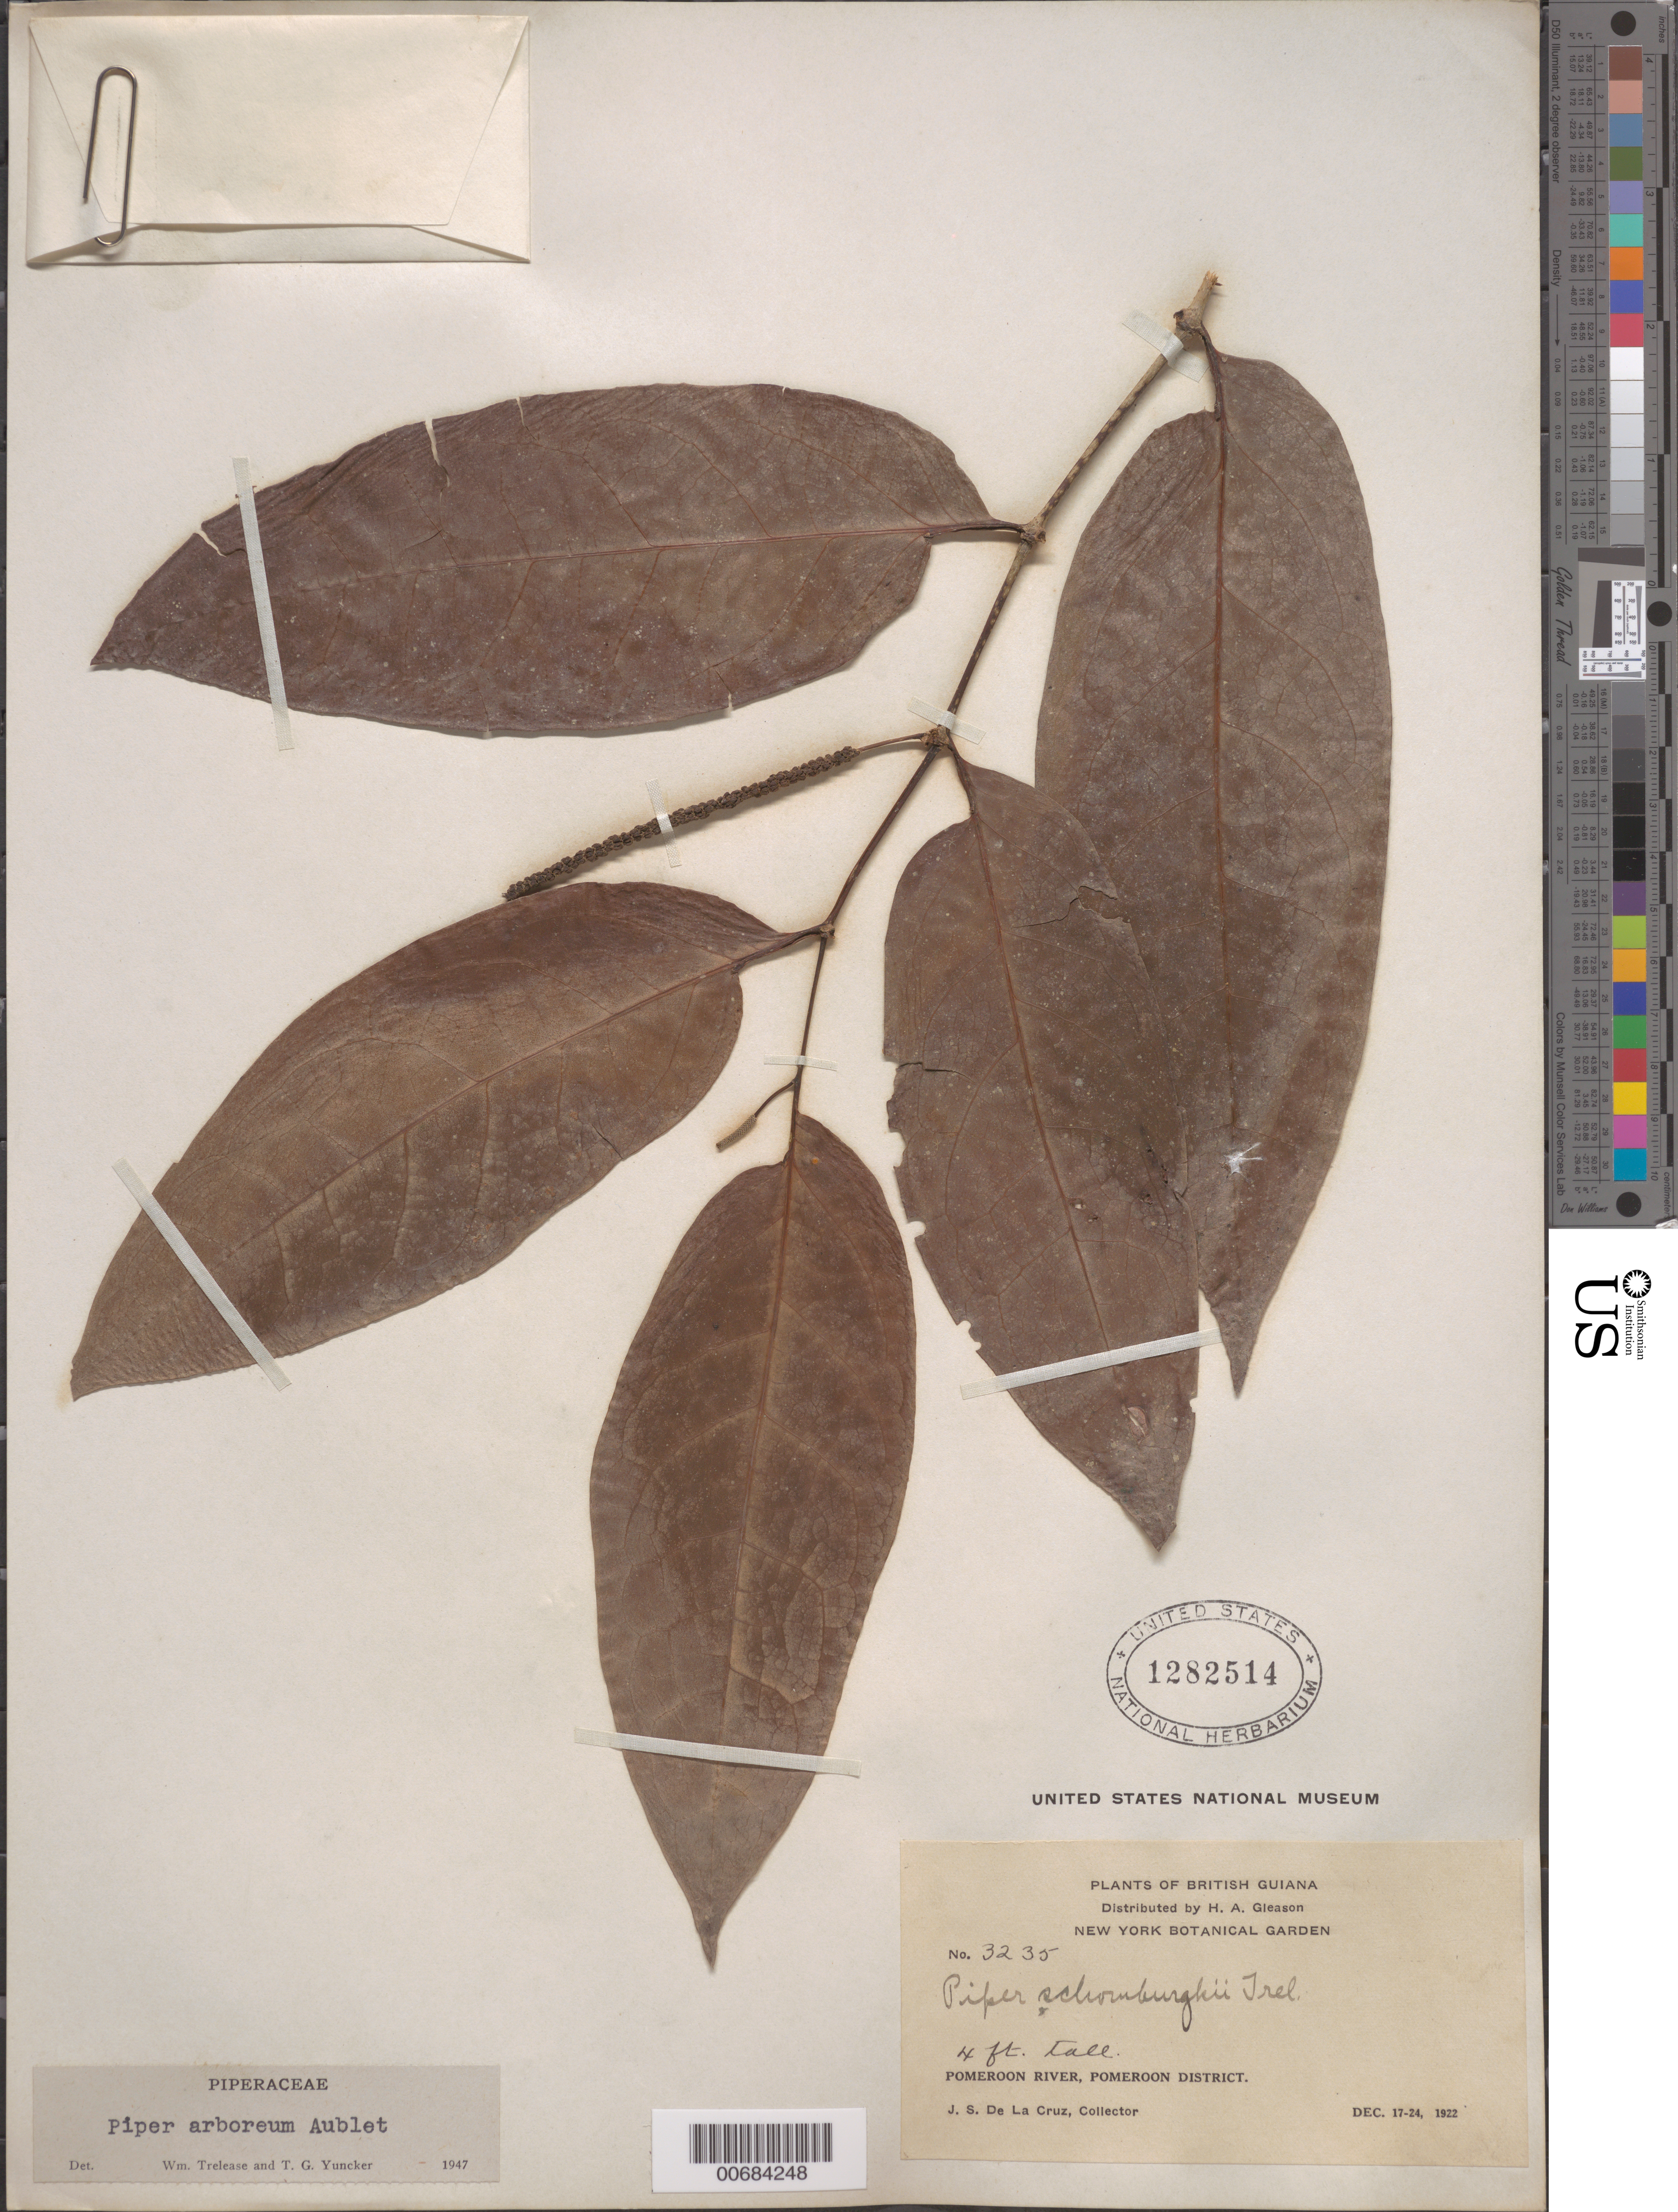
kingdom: Plantae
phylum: Tracheophyta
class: Magnoliopsida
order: Piperales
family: Piperaceae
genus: Piper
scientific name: Piper arboreum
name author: Aubl.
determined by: Trelease, W.; Yuncker, T. G.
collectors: J. S. de la Cruz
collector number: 3235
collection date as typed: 17-Dec-22 to 24-Dec-22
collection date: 1922-12-17/1922-12-24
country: Guyana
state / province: Pomeroon-Supenaam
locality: Pomeroon R.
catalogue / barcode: US 1282514